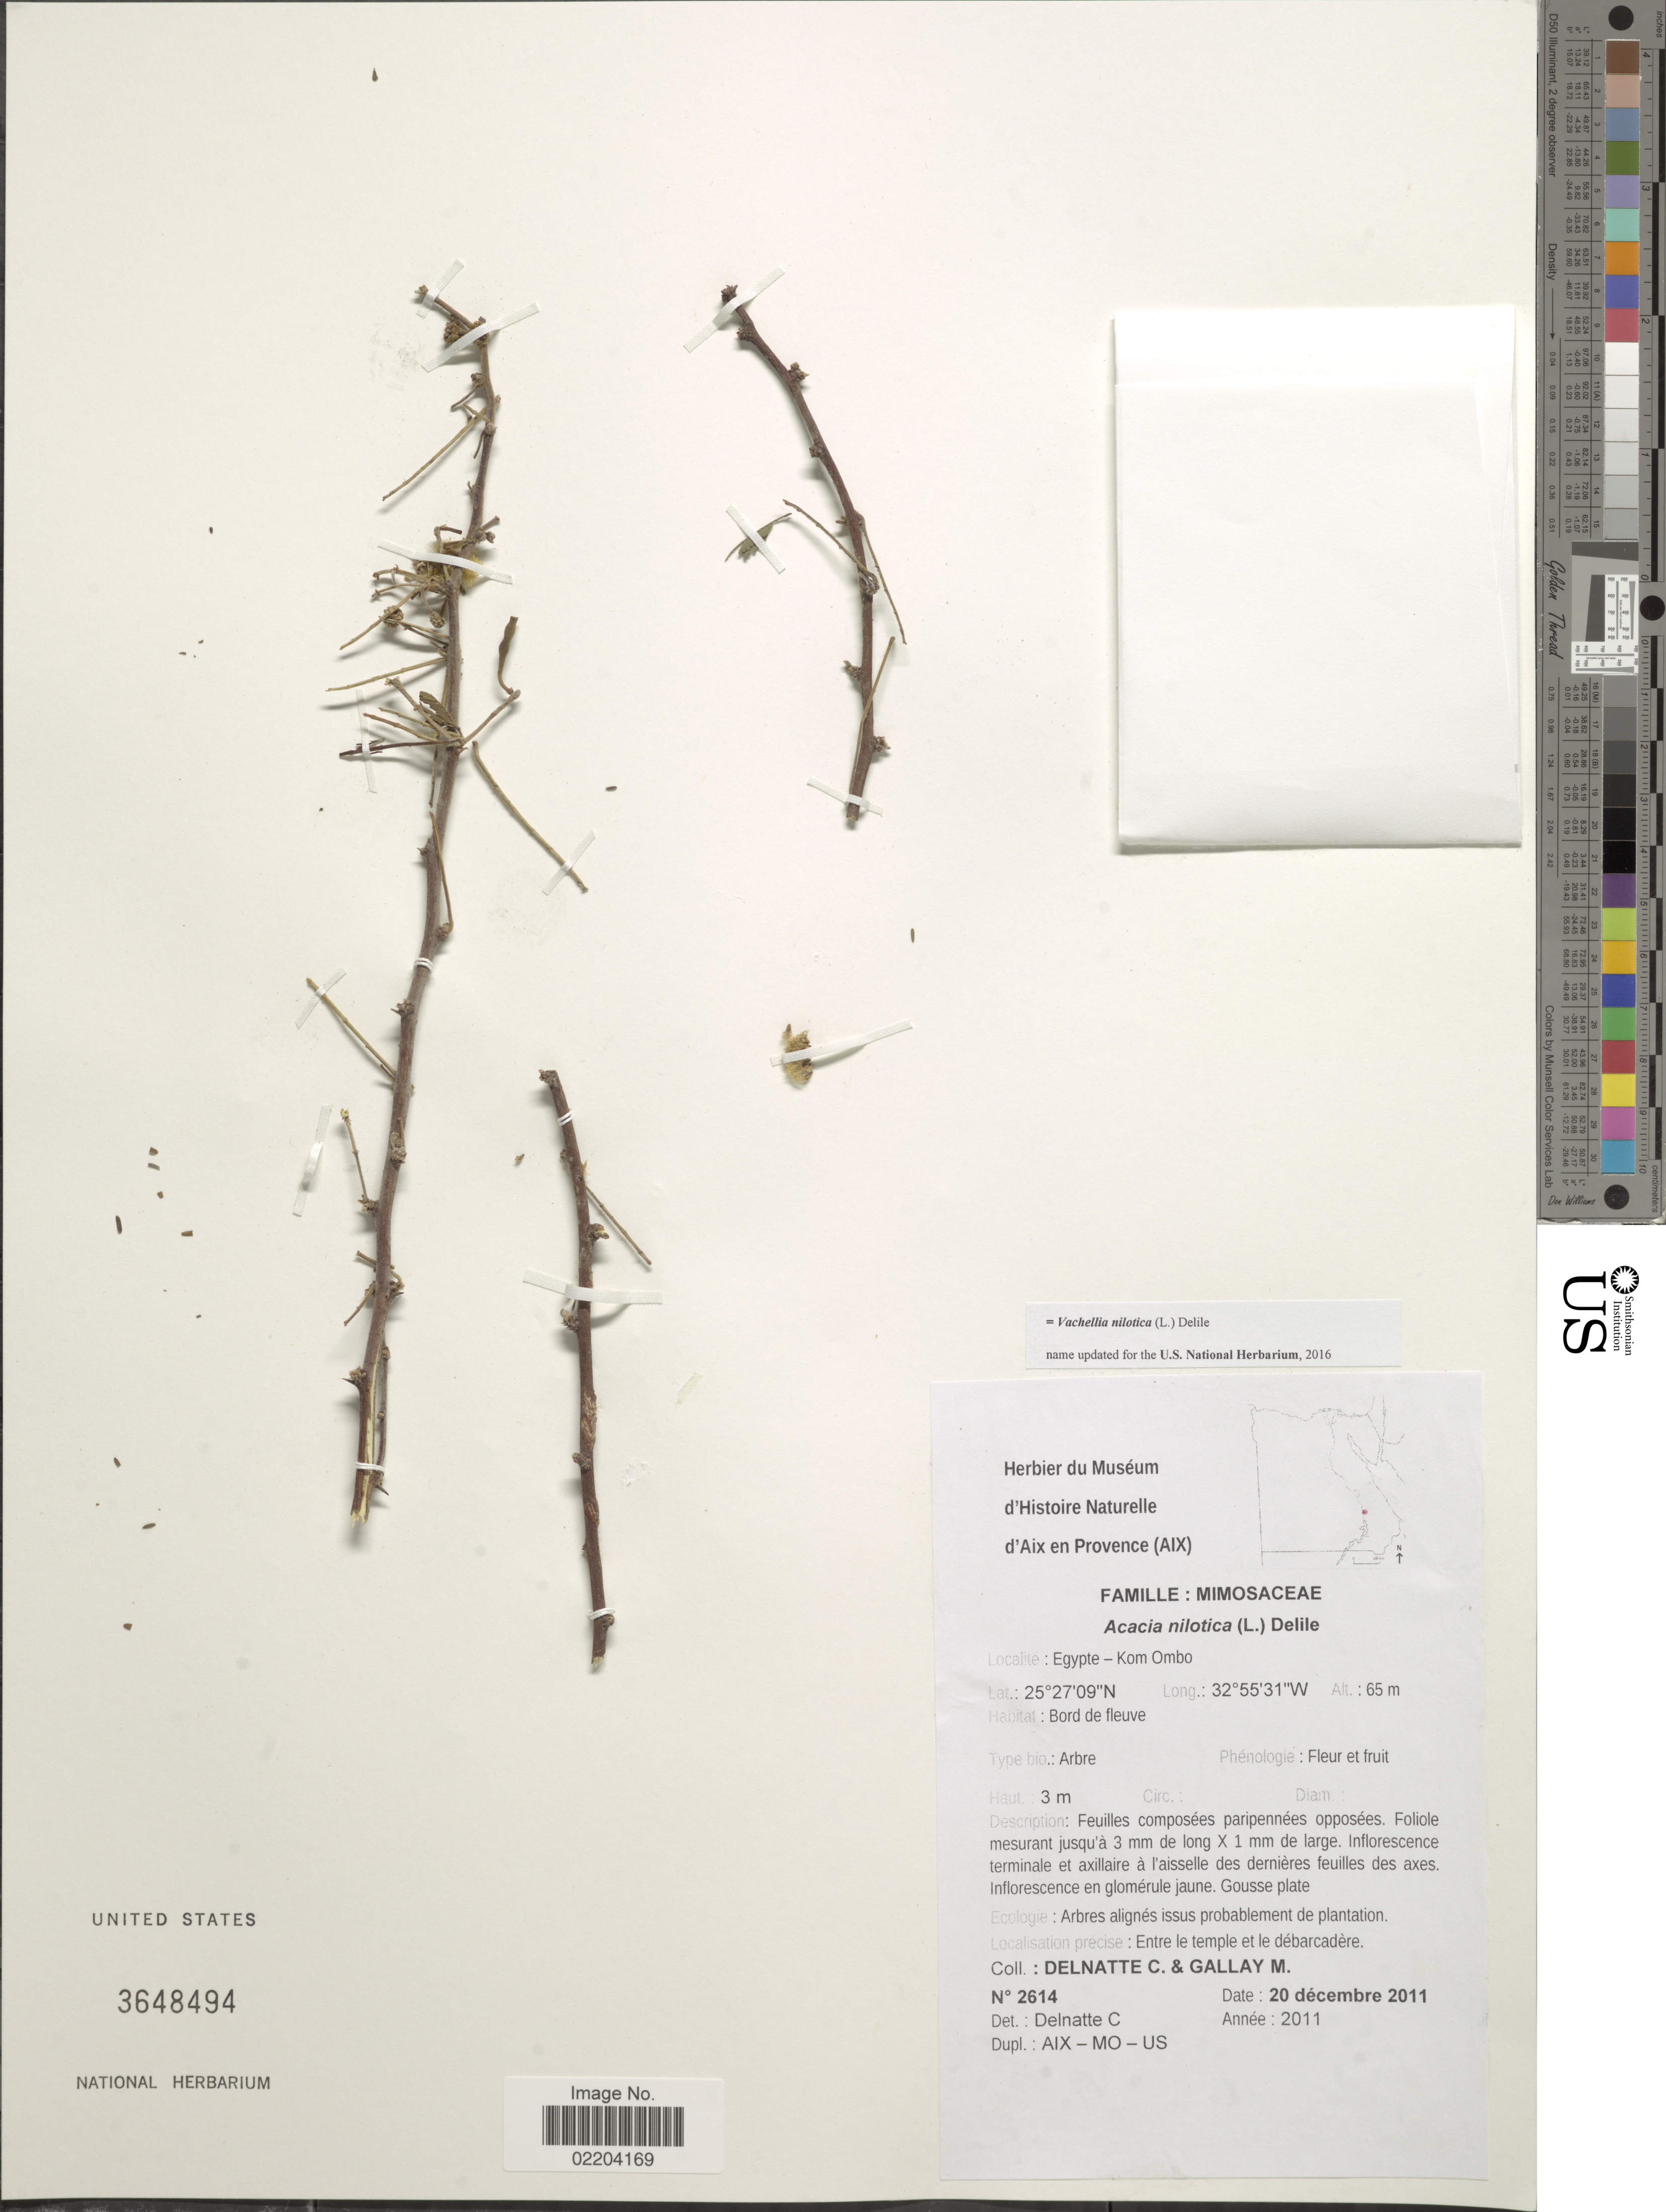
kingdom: Plantae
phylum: Tracheophyta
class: Magnoliopsida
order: Fabales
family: Fabaceae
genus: Vachellia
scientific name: Vachellia nilotica subsp. nilotica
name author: (L.) P.J.H. Hurter & Mabb.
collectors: C. Delnatte & M. Gallay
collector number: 2614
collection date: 2011-12-20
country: Egypt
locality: Egypte- Kom Ombo.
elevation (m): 65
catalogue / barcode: US 3648494